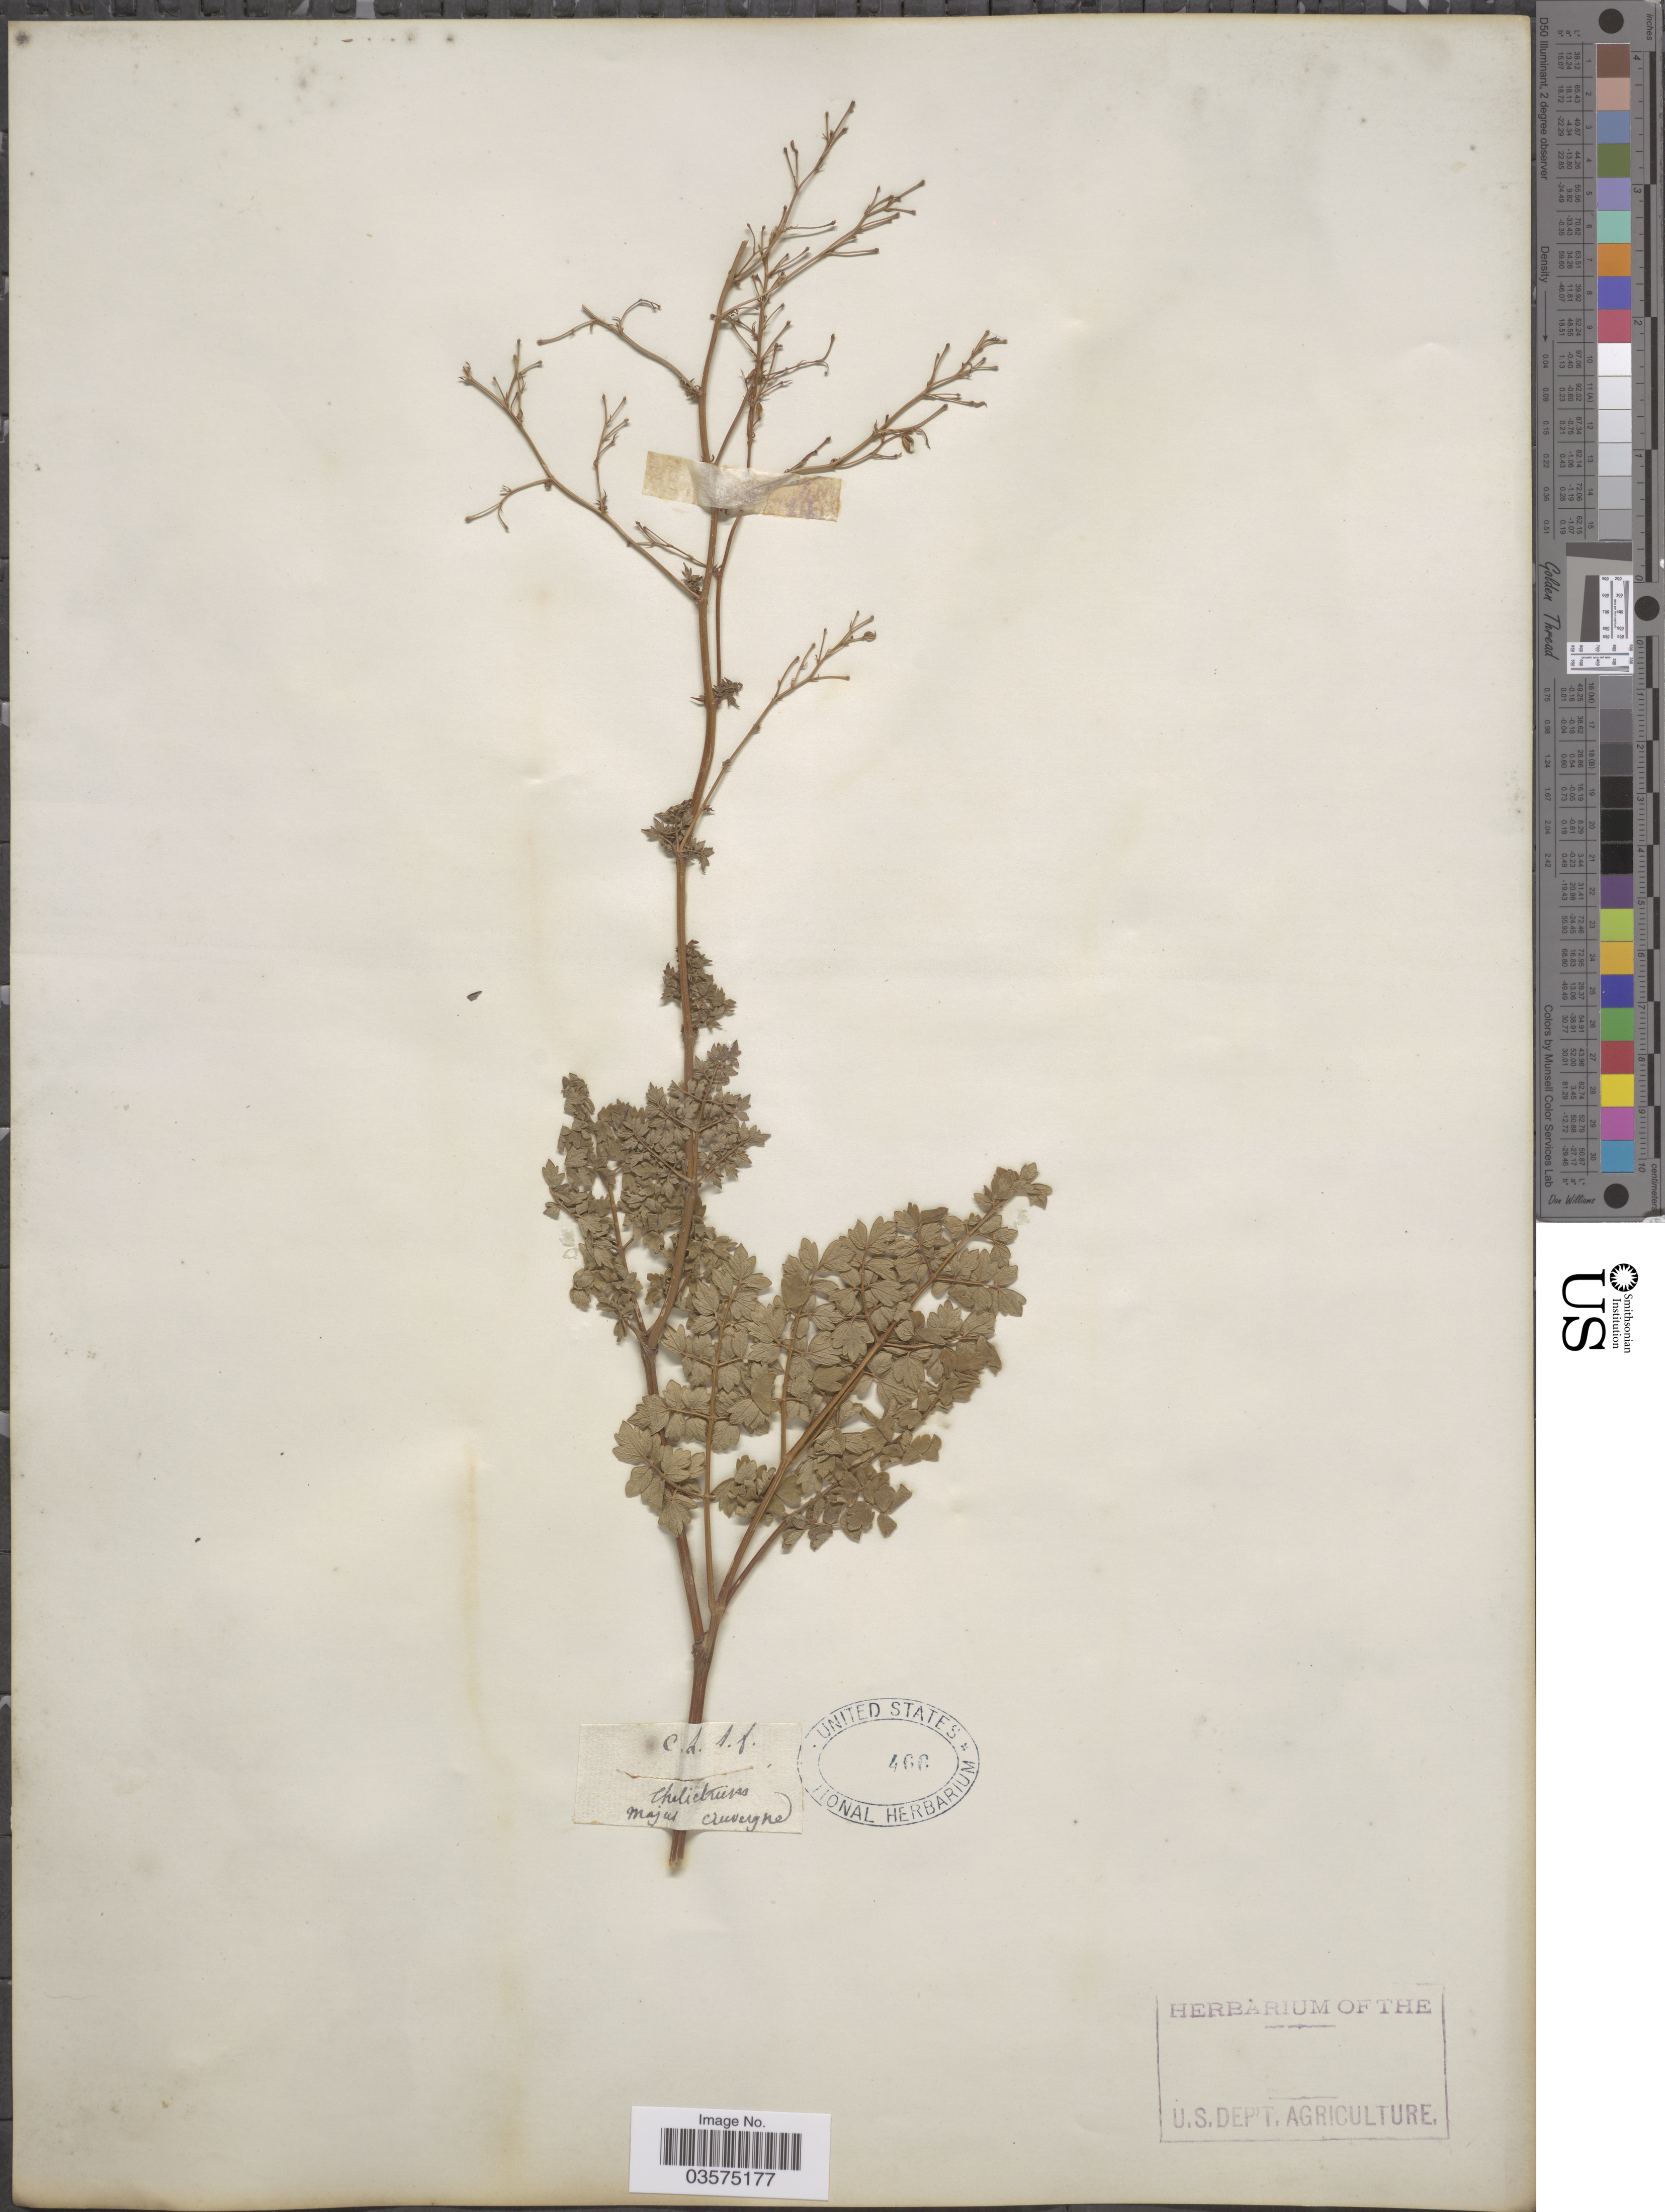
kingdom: Plantae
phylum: Tracheophyta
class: Magnoliopsida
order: Ranunculales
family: Ranunculaceae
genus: Thalictrum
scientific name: Thalictrum majus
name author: Crantz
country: France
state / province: Auvergne-Rhône-Alpes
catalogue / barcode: US 466